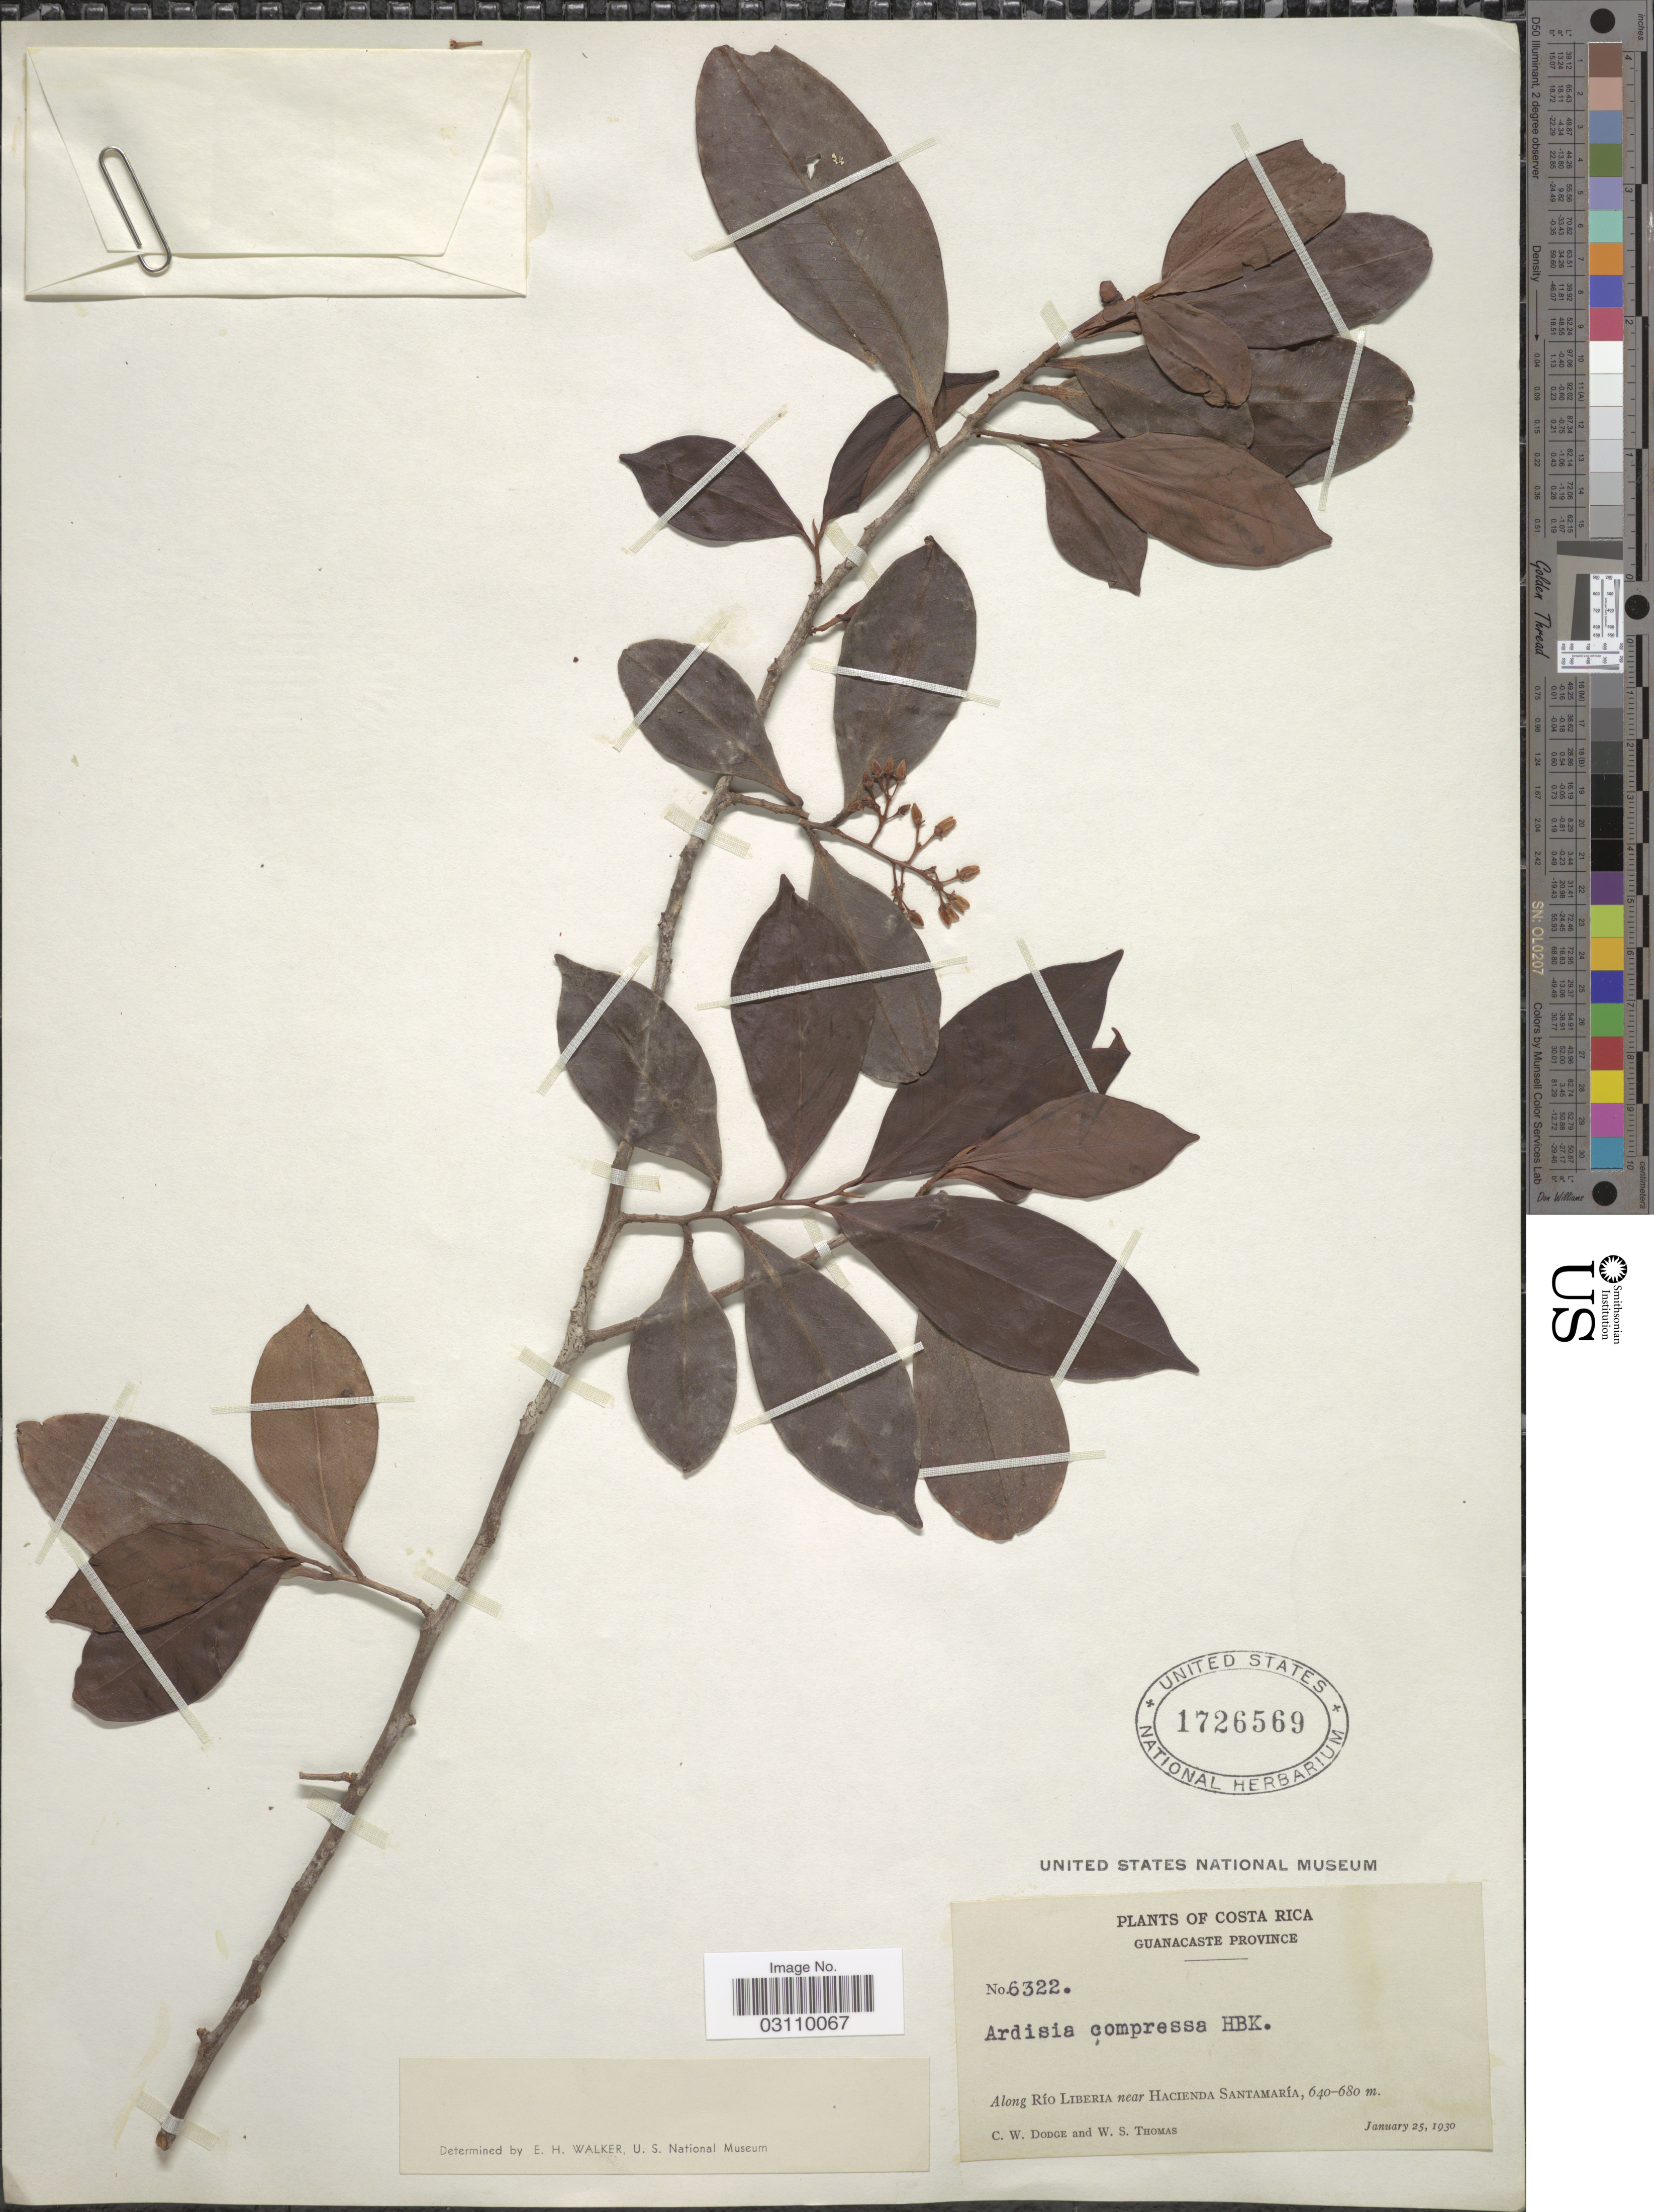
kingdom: Plantae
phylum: Tracheophyta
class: Magnoliopsida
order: Ericales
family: Primulaceae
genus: Ardisia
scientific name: Ardisia compressa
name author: Kunth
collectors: C. Dodge & W. S. Thomas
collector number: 6322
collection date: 1930-01-25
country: Costa Rica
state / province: Guanacaste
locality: Along Río Liberia near Hacienda Santamaría.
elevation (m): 640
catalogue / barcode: US 1726569